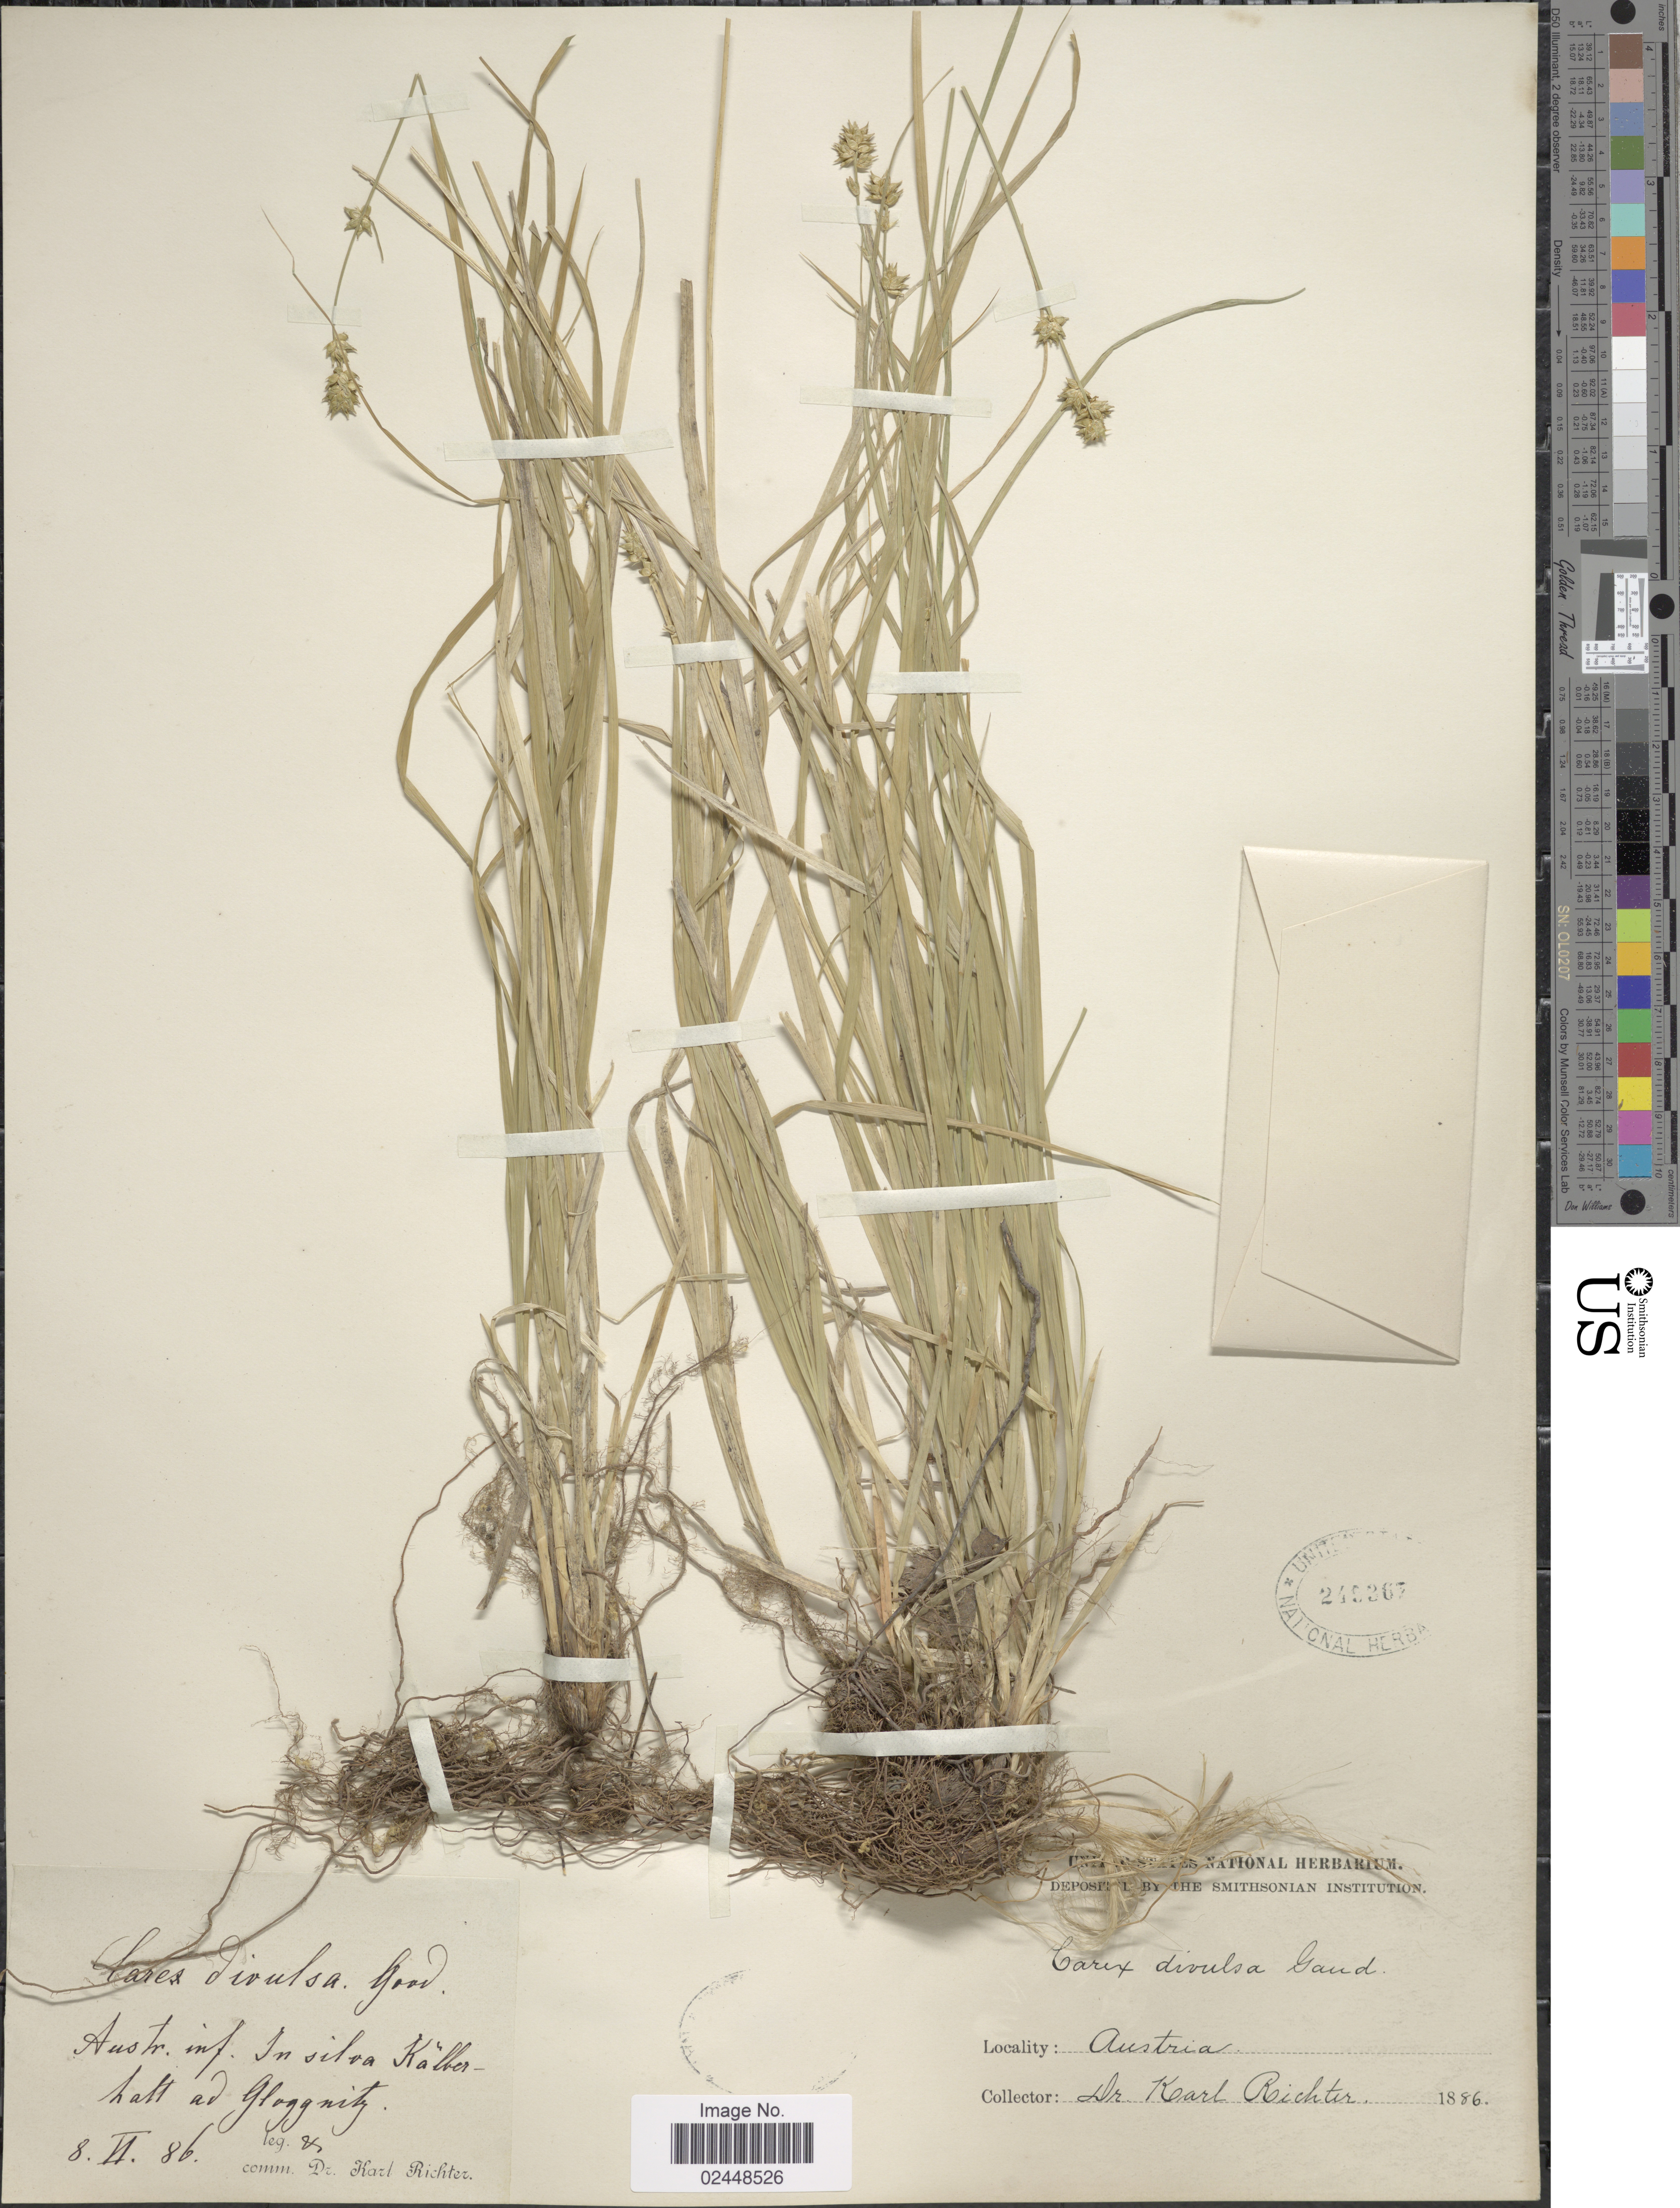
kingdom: Plantae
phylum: Tracheophyta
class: Liliopsida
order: Poales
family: Cyperaceae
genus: Carex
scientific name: Carex divulsa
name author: Stokes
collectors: K. Richter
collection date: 1886-06-08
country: Austria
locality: Austr. inf. In silva Kalber-halt ad Gloggnity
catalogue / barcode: US 249267